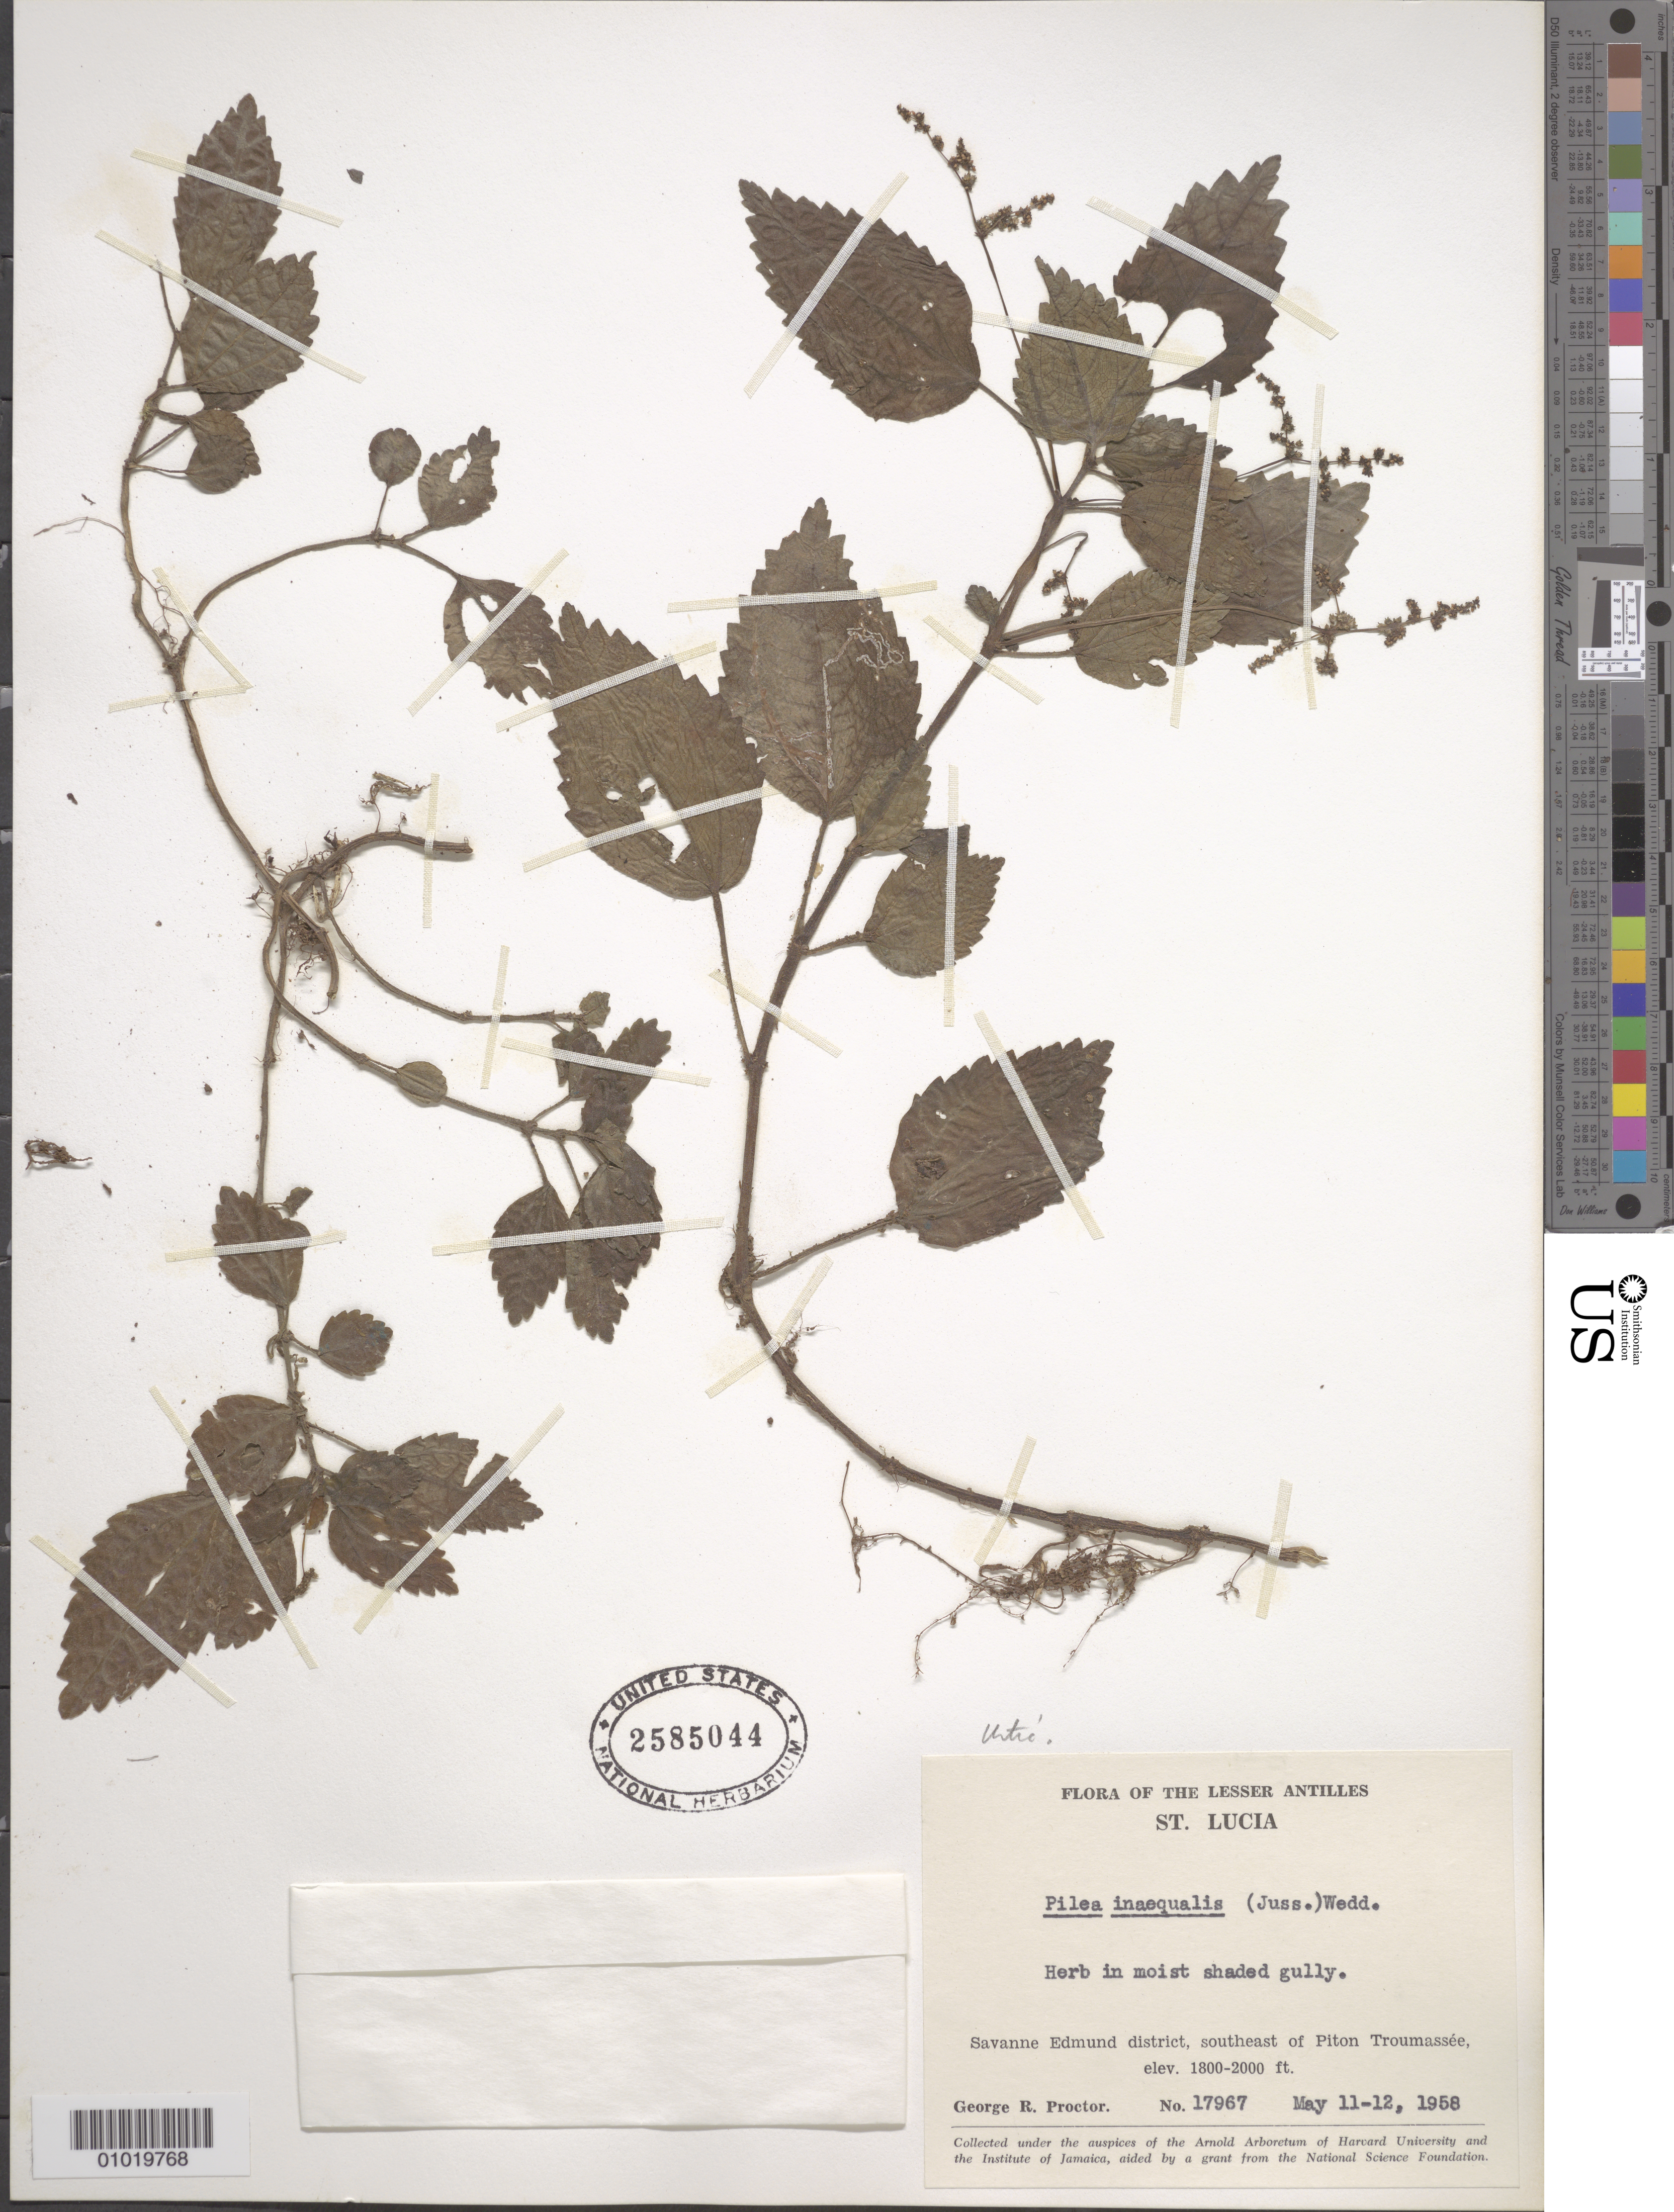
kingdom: Plantae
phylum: Tracheophyta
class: Magnoliopsida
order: Rosales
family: Urticaceae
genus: Pilea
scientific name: Pilea inaequalis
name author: (Juss. ex Poir.) Wedd.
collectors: G. R. Proctor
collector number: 17967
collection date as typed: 11 May 1958 to 12 May 1958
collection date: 1958-05-11/1958-05-12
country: St. Lucia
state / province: Savanne Edmund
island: St. Lucia I.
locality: Savane Edmund district, SE of Piton Troumassee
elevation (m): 549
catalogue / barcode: US 2585044